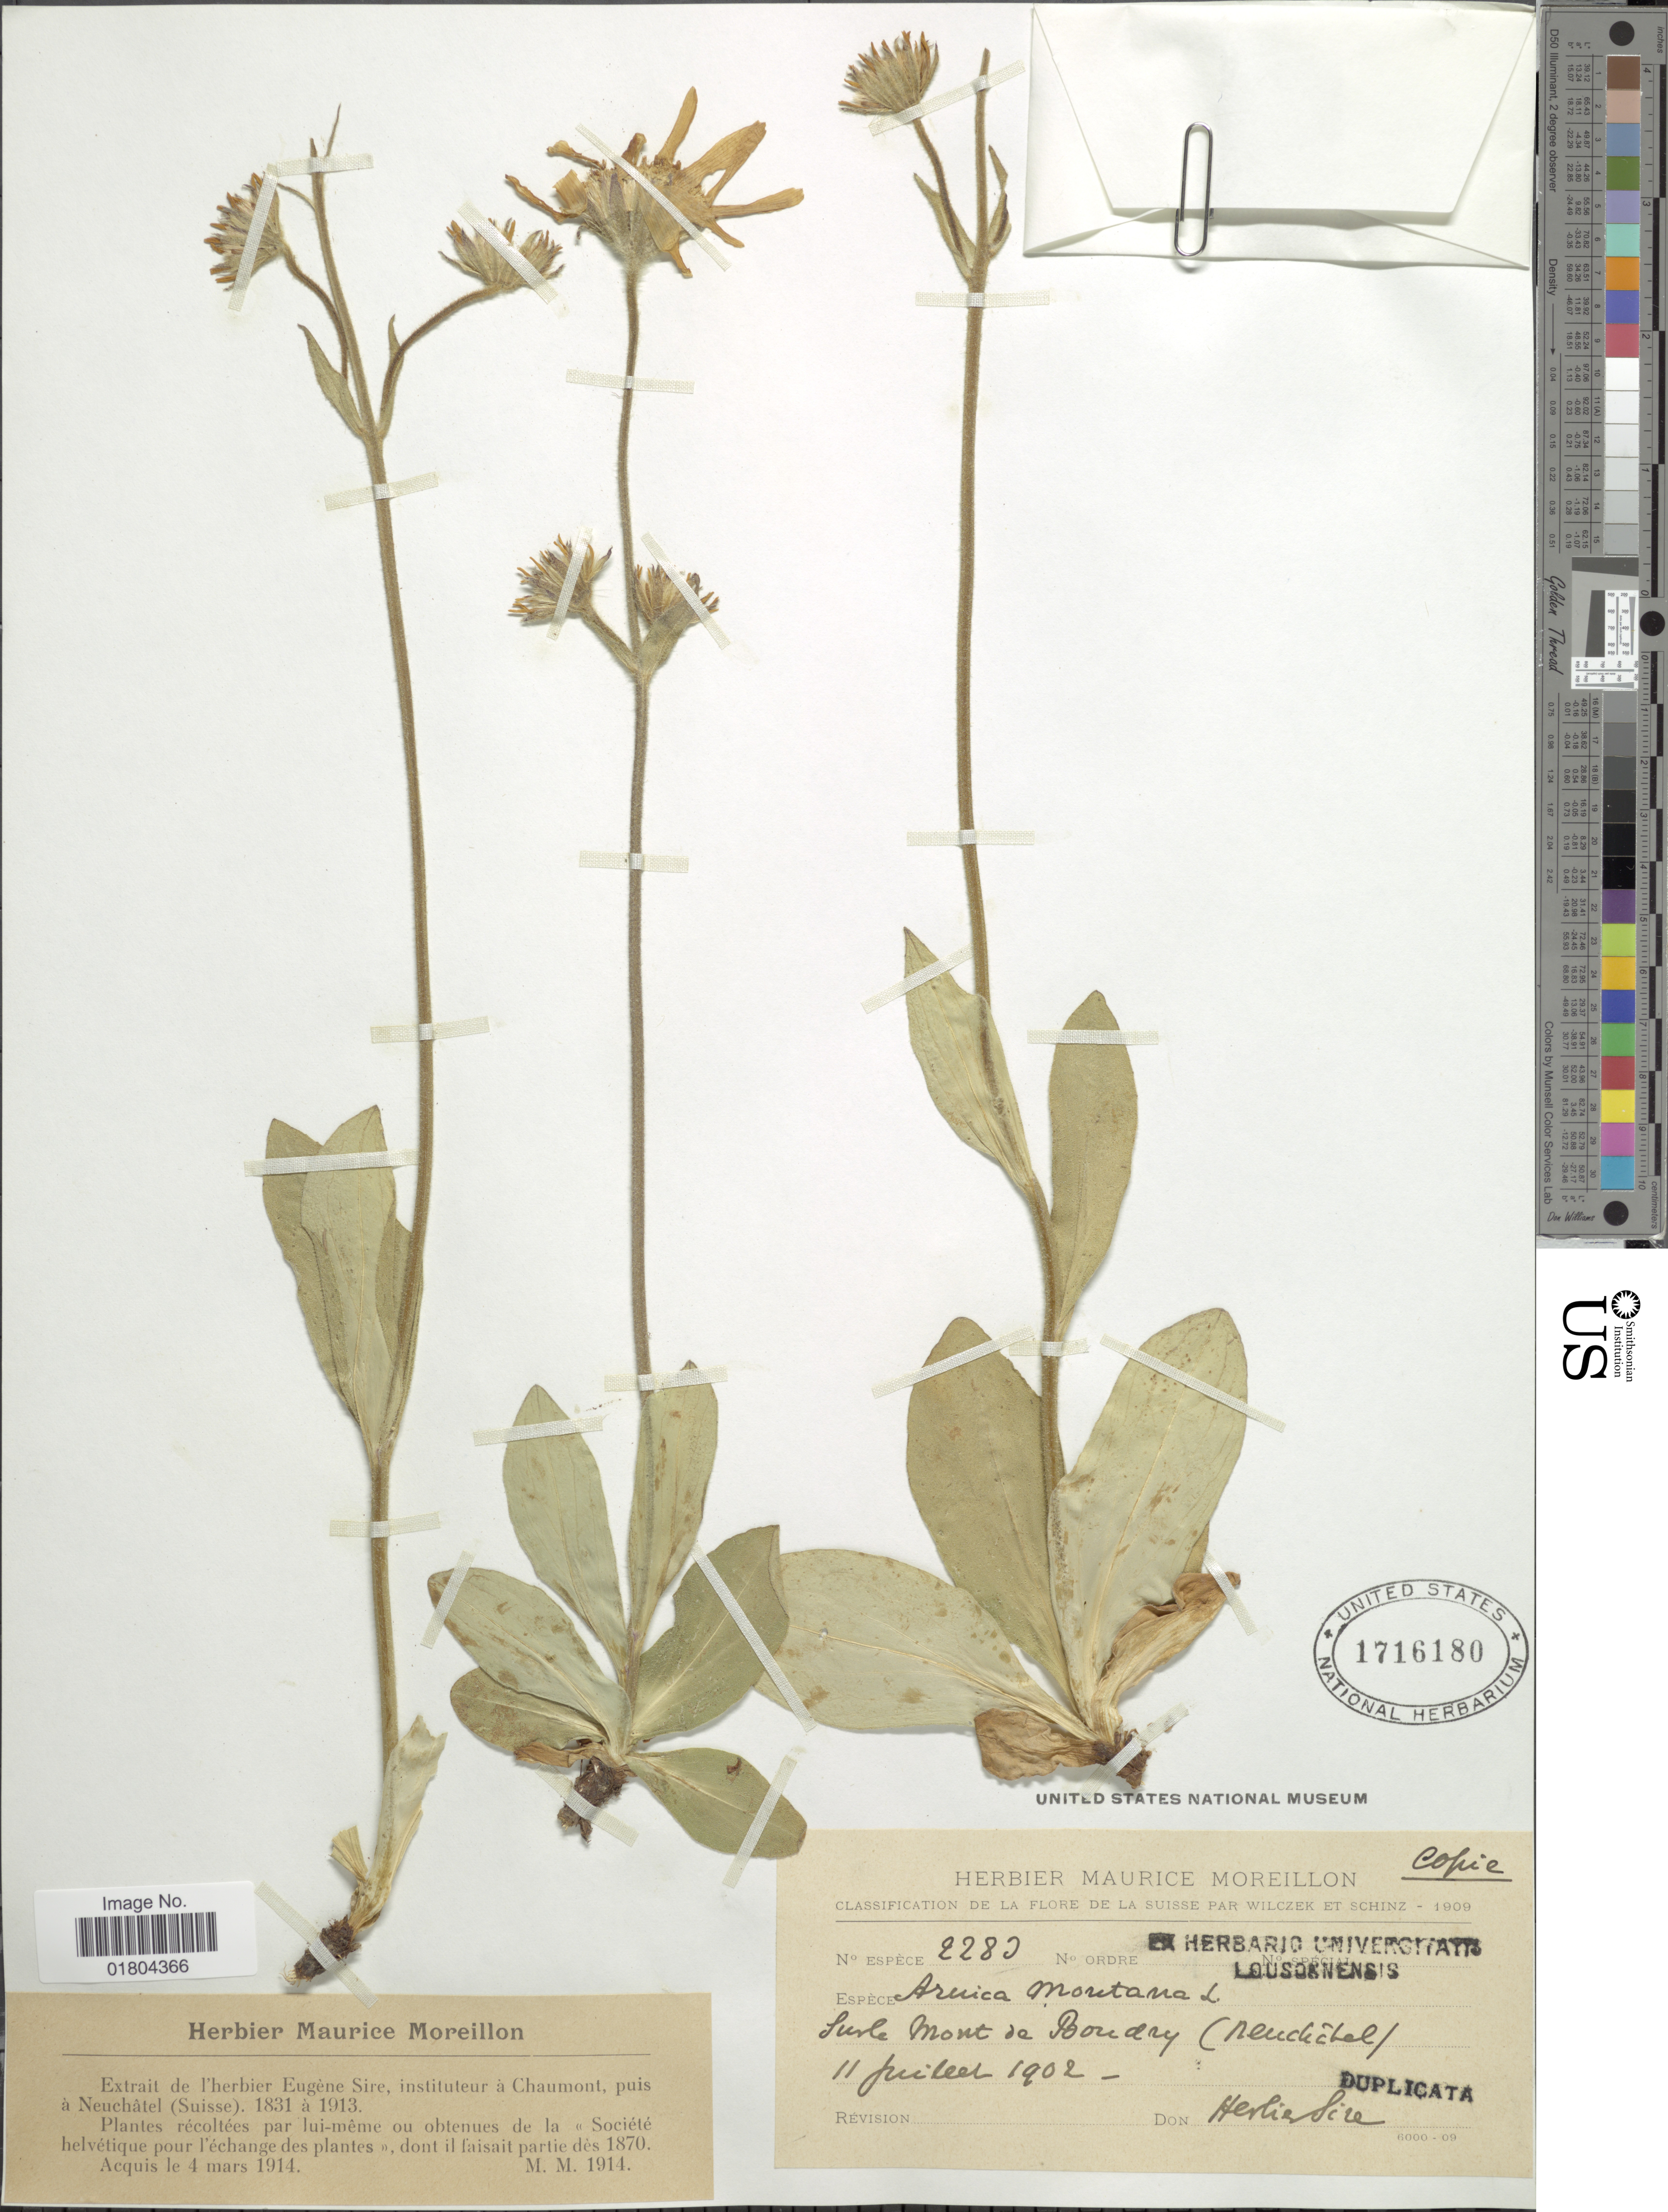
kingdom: Plantae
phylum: Tracheophyta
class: Magnoliopsida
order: Asterales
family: Asteraceae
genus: Arnica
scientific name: Arnica montana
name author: L.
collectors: M. Moreillon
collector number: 1914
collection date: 1902-07-11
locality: Sur le Mont de Boudry (Neu [illegible text])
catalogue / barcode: US 1716180